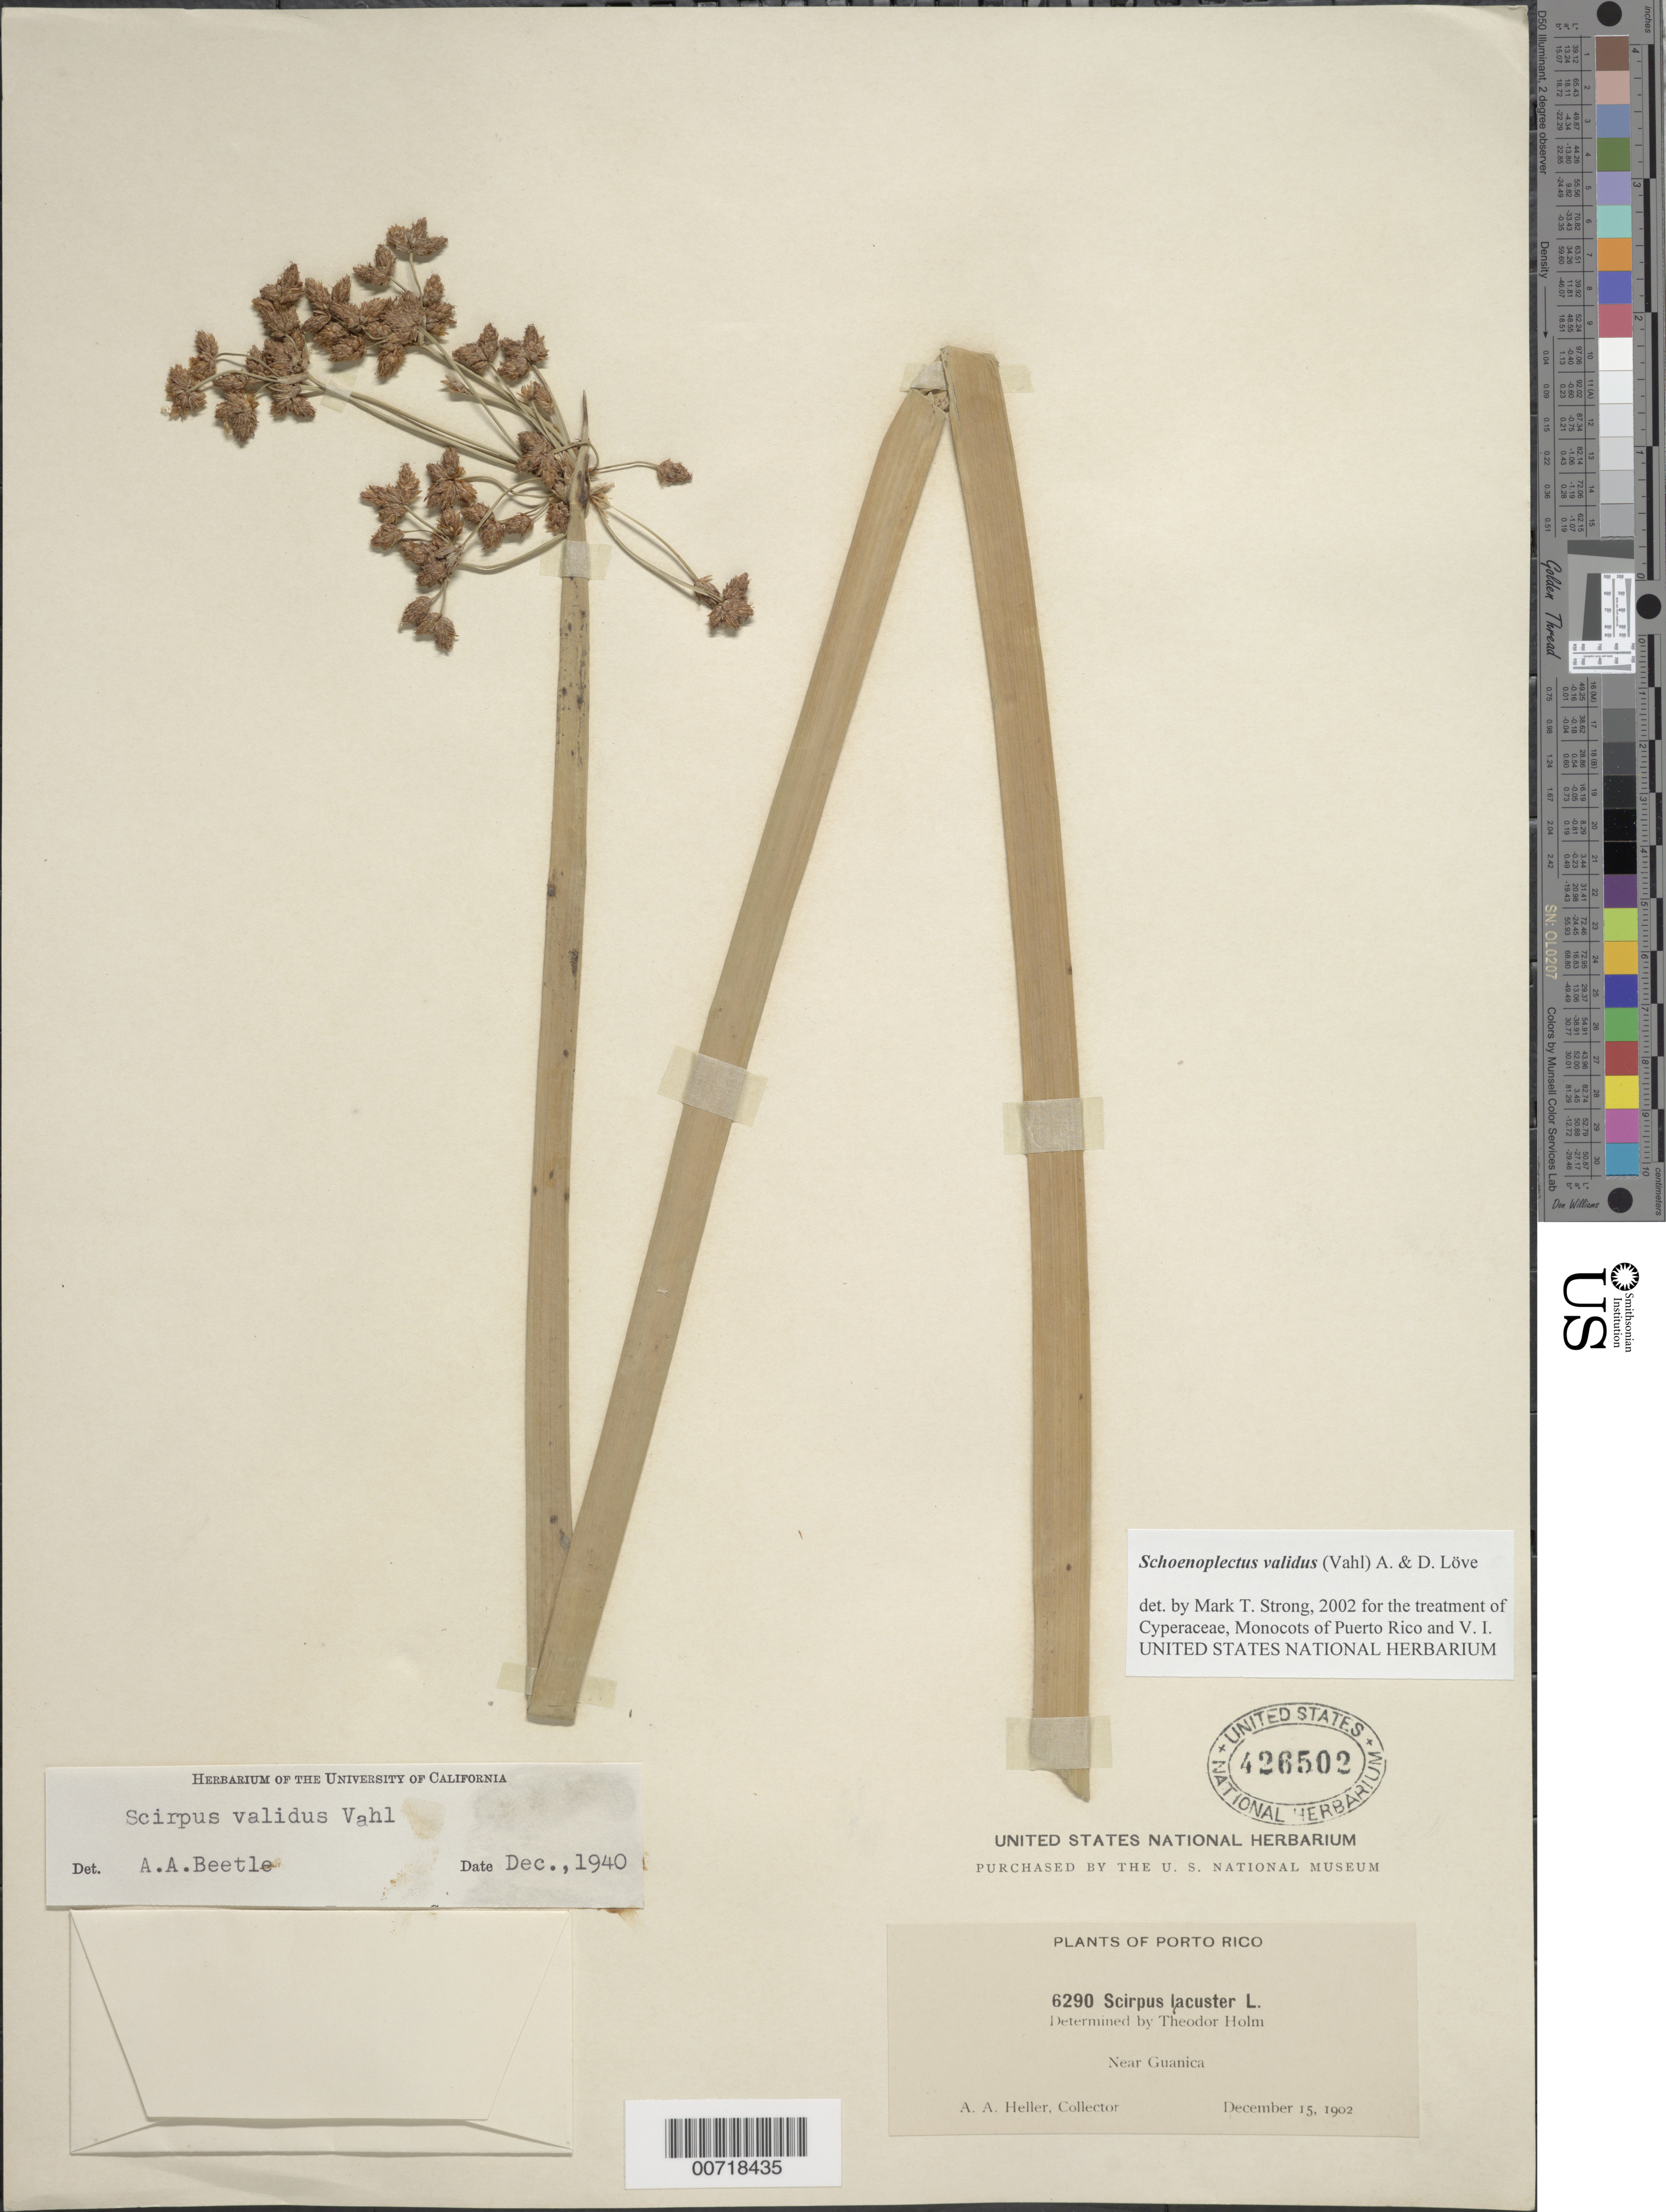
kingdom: Plantae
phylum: Tracheophyta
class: Liliopsida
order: Poales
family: Cyperaceae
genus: Schoenoplectus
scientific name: Schoenoplectus validus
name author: (Vahl) Á. Löve & D. Löve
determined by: Strong, M. T., (US), Smithsonian Institution - National Museum of Natural History (UNITED STATES)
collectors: A. A. Heller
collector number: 6290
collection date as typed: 15 Dec 1902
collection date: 1902-12-15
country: Puerto Rico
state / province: Guánica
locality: Near Guanica.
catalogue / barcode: US 426502